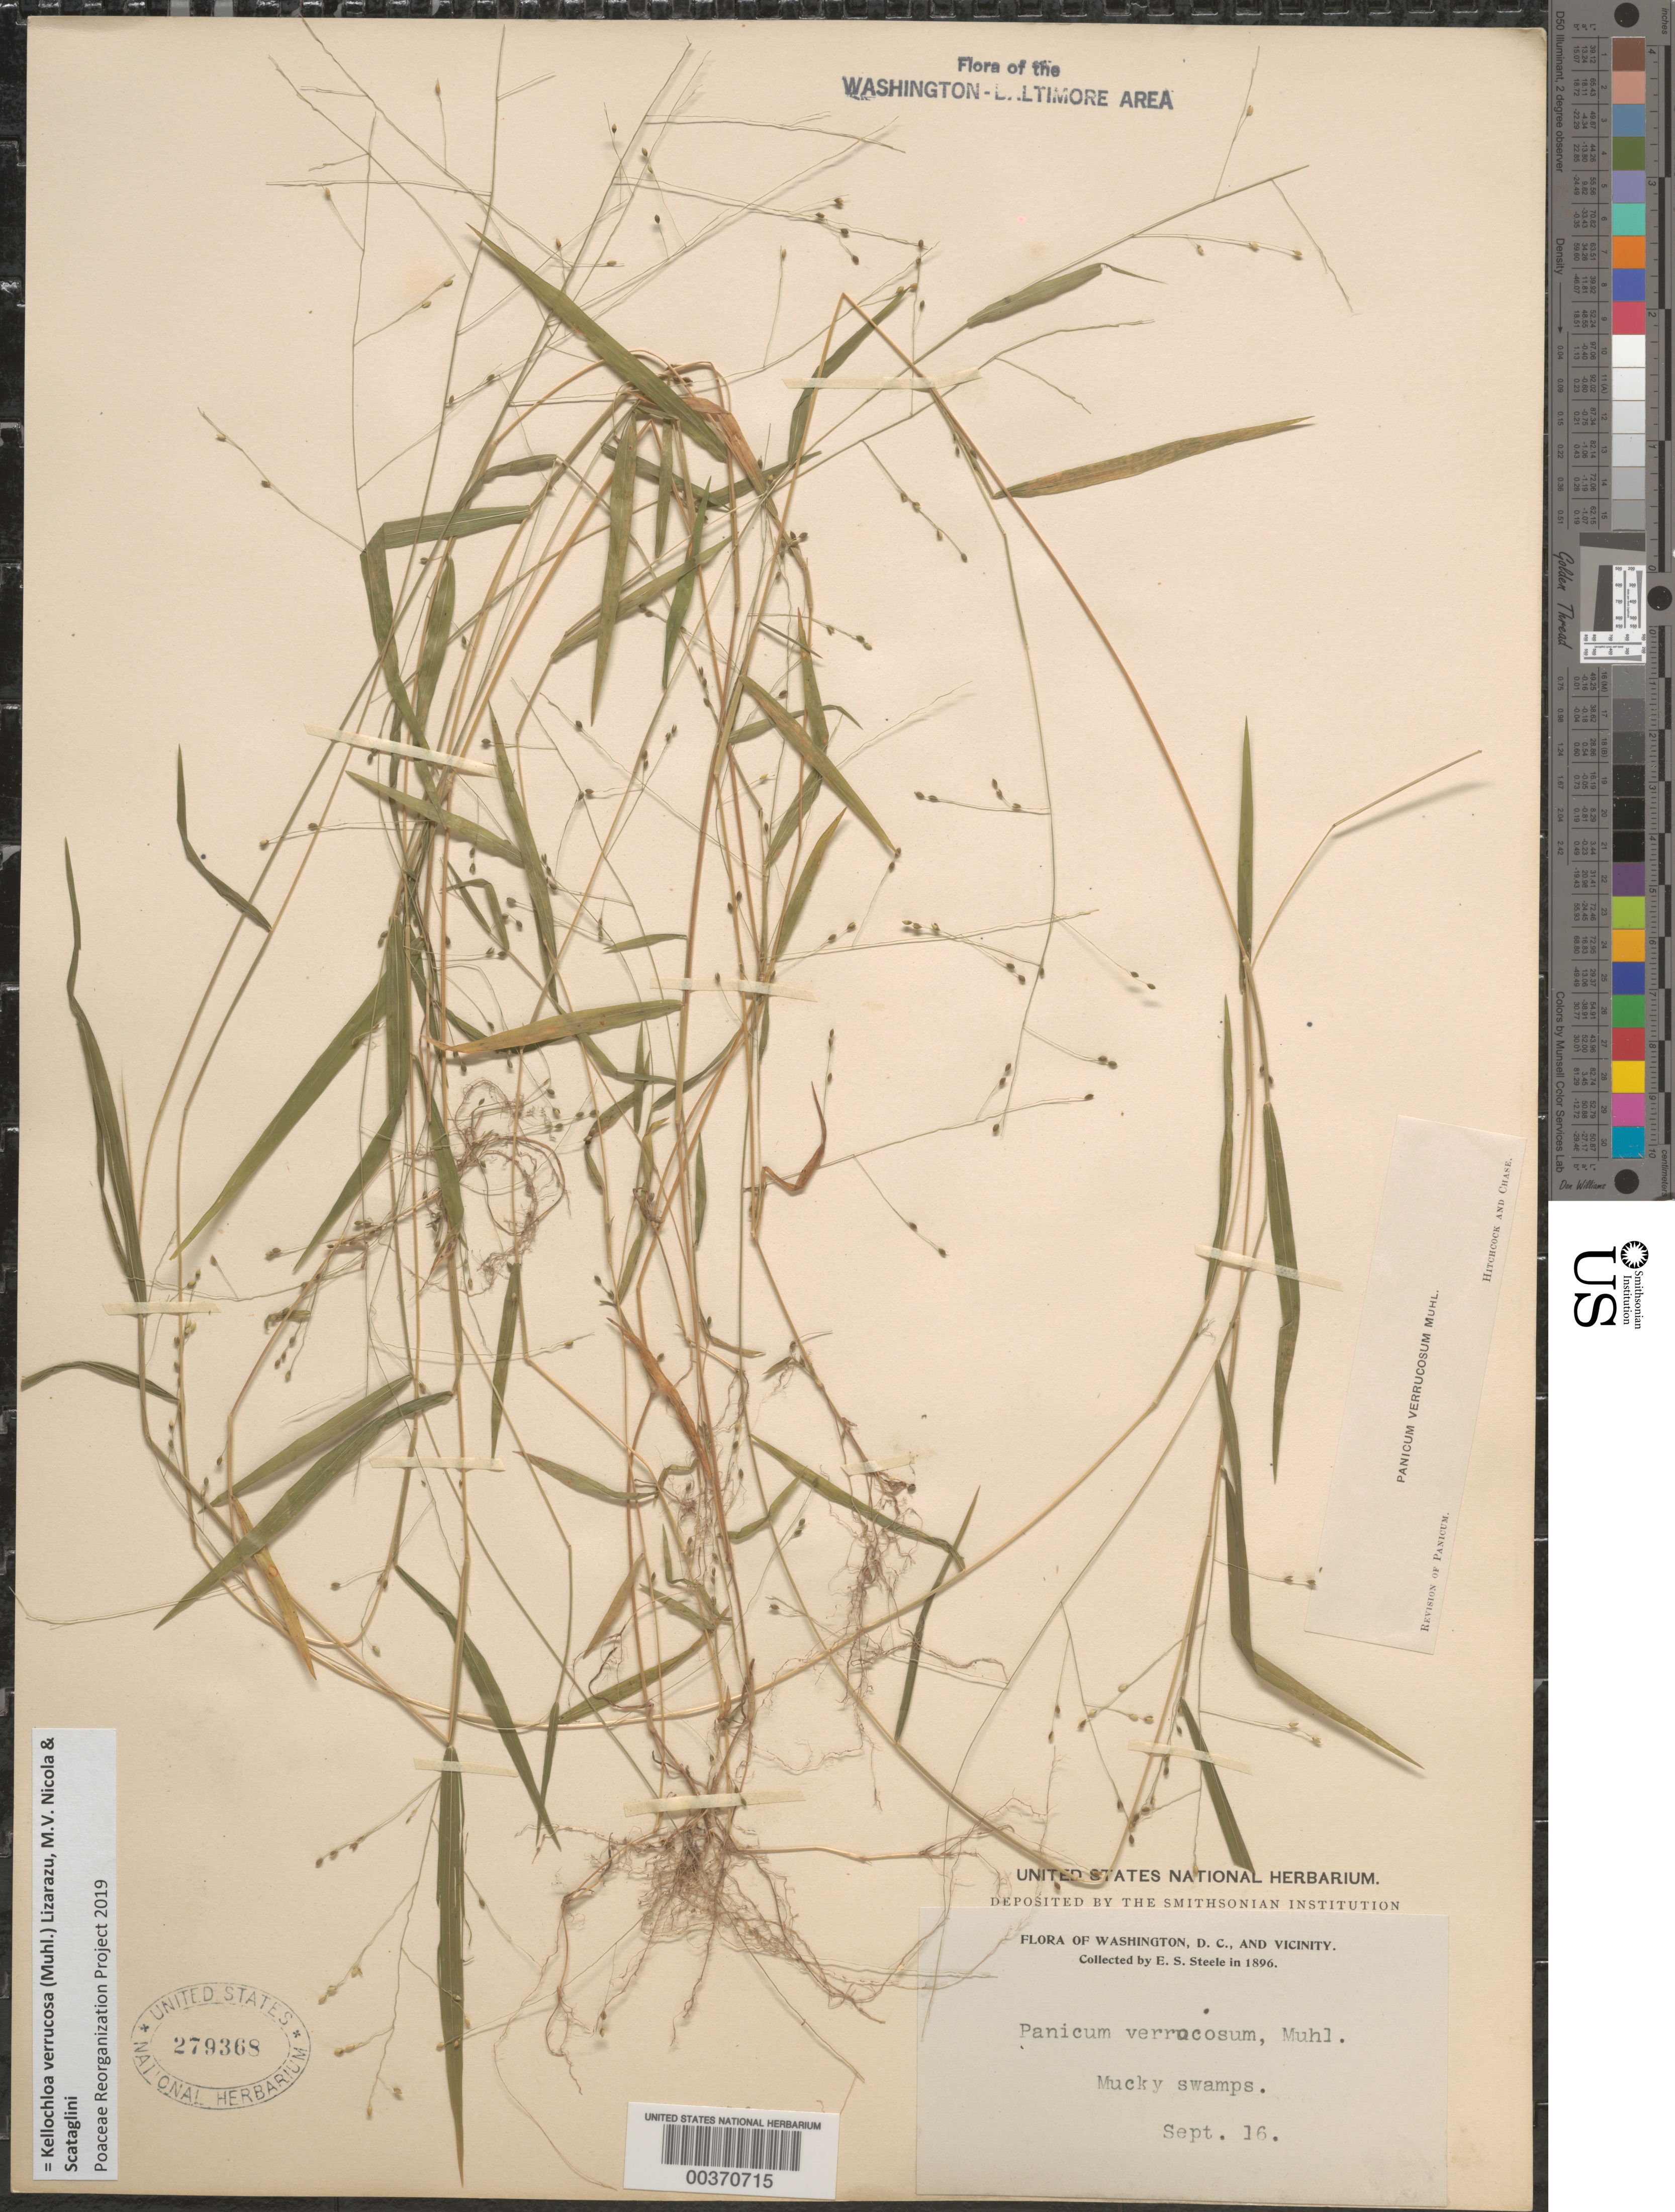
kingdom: Plantae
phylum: Tracheophyta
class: Liliopsida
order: Poales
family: Poaceae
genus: Panicum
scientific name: Panicum verrucosum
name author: Muhl.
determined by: Hitchcock, A. S.; Chase, [M.] A.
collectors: E. Steele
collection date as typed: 16 Sep 1896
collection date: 1896-09-16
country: United States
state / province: District of Columbia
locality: Washington DC area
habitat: Mucky swamp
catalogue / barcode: US 279368